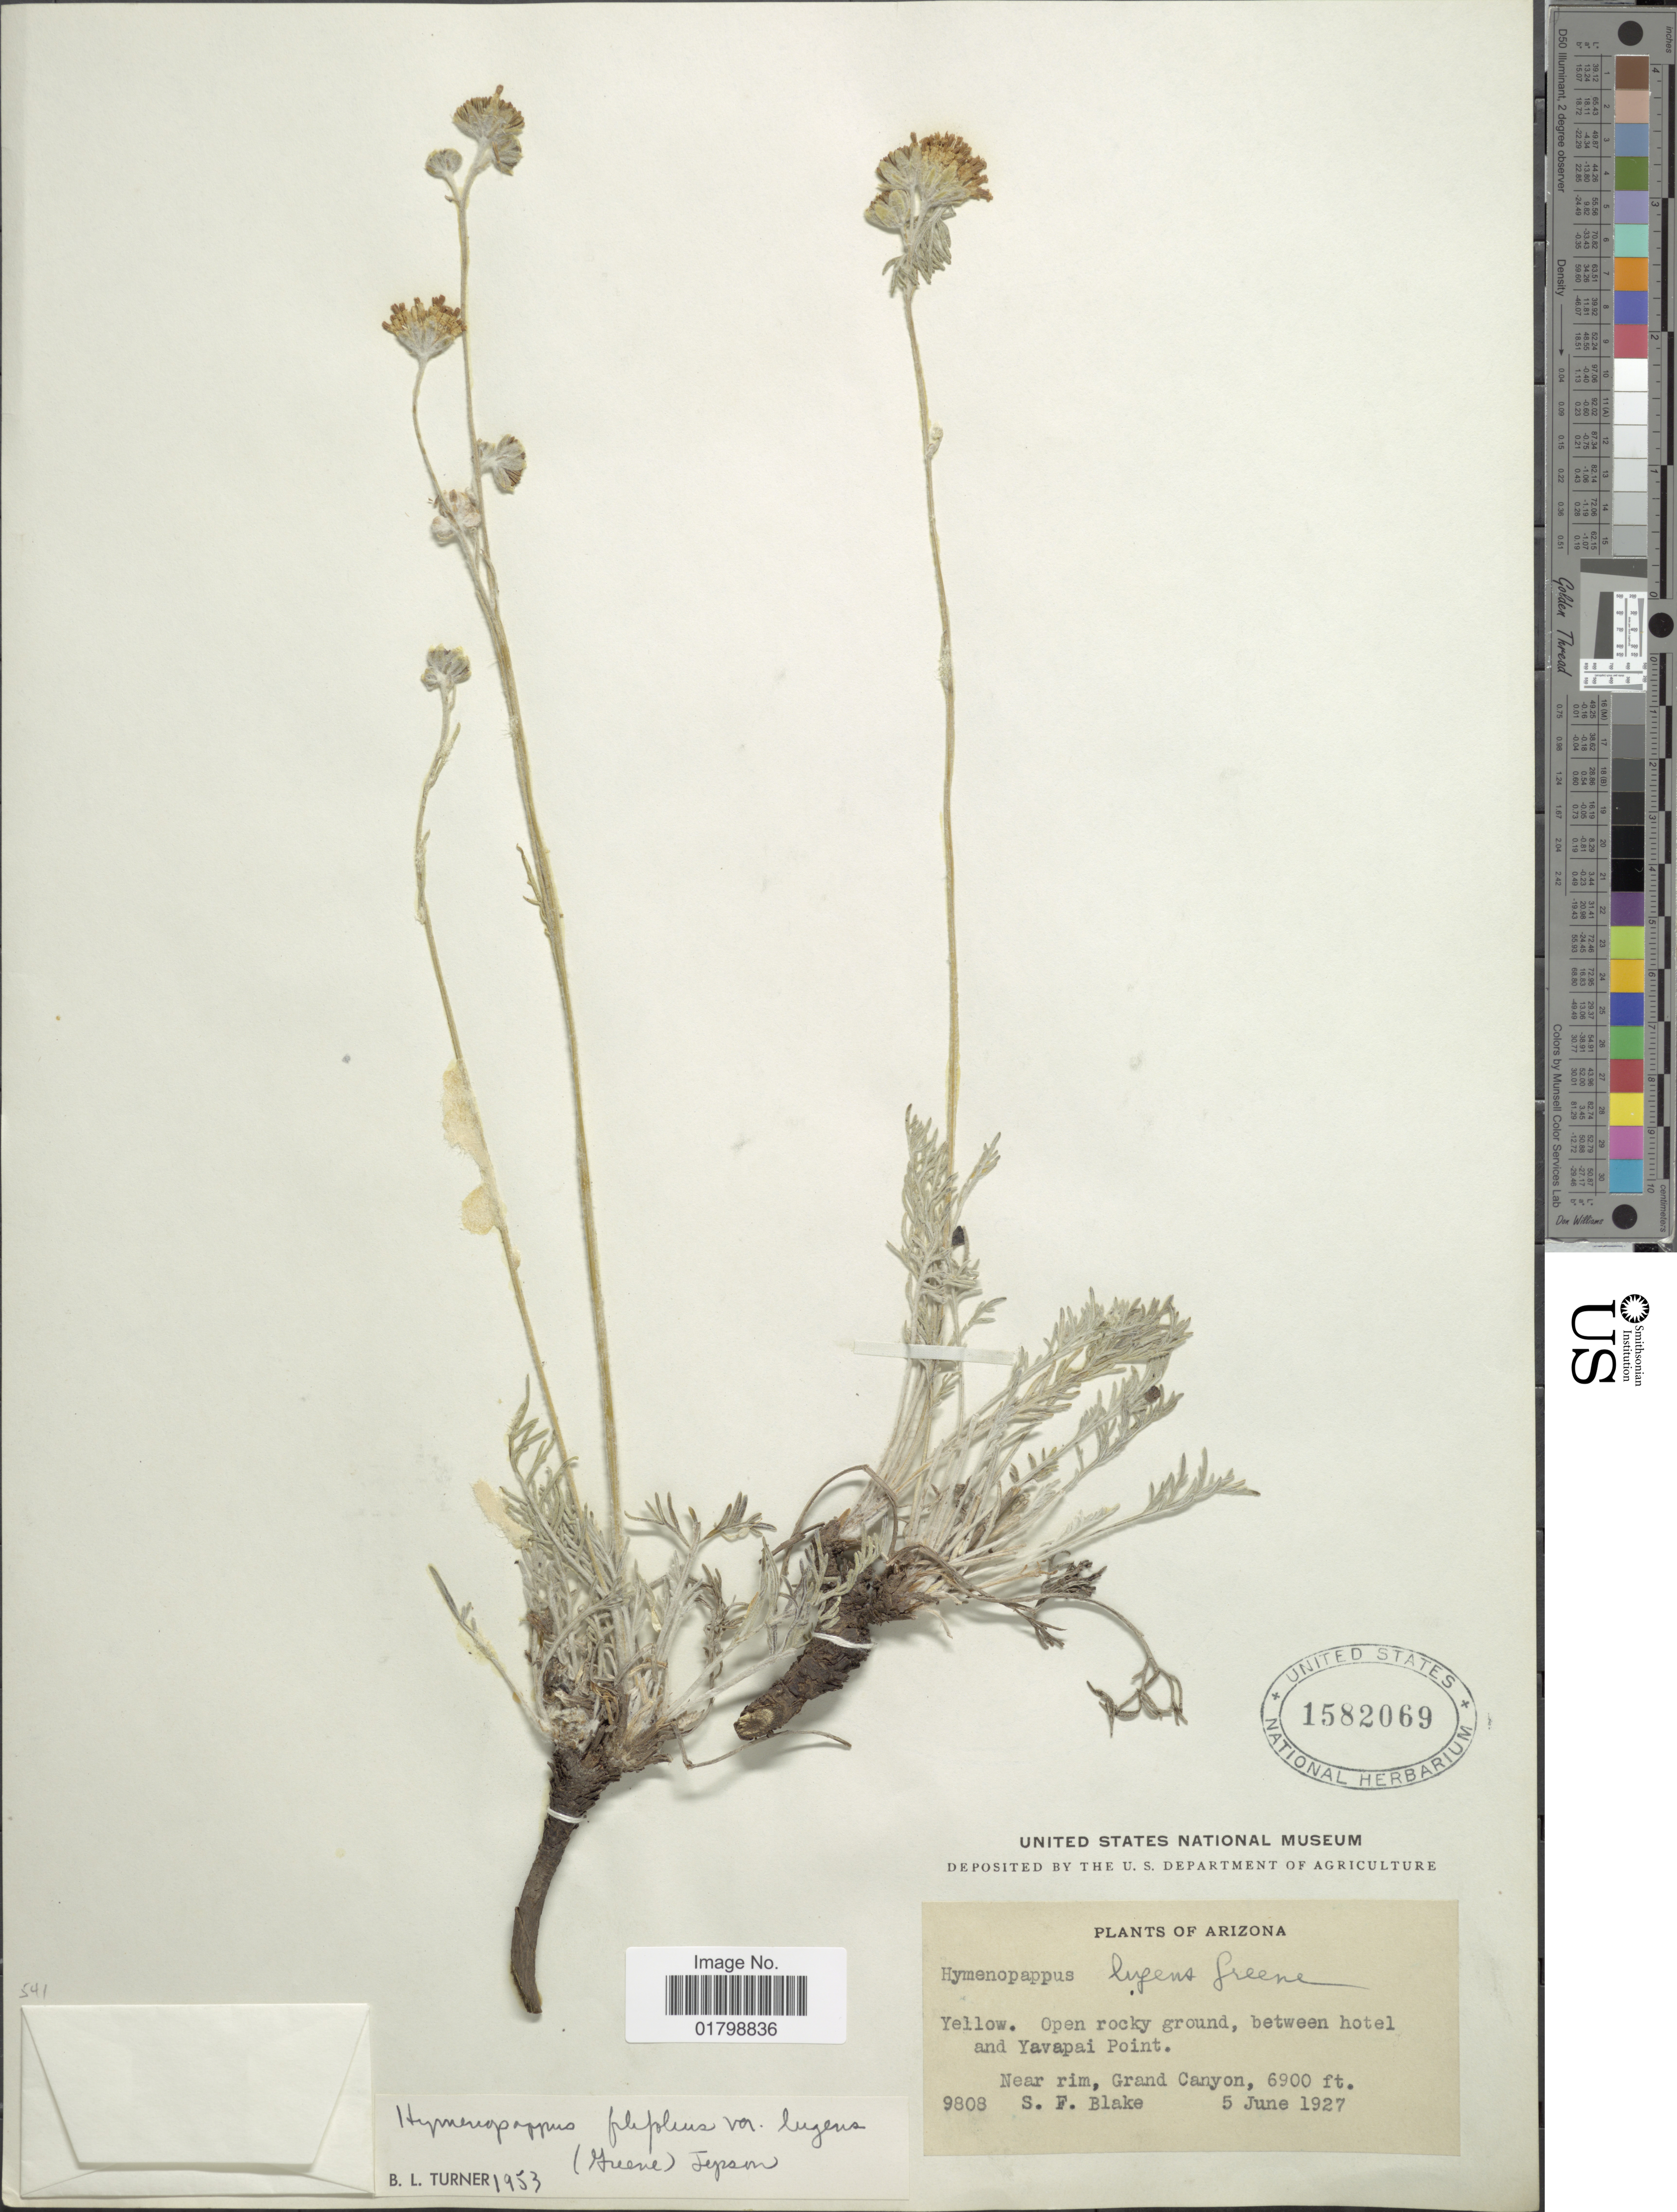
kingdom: Plantae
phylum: Tracheophyta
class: Magnoliopsida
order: Asterales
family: Asteraceae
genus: Hymenopappus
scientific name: Hymenopappus filifolius var. lugens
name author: (Greene) Jeps.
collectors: S. Blake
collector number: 9808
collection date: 1927-06-05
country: United States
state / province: Arizona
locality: Between hotel and Yavapai Point, near Rim, Grand Canyon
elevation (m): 2103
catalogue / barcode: US 1582069